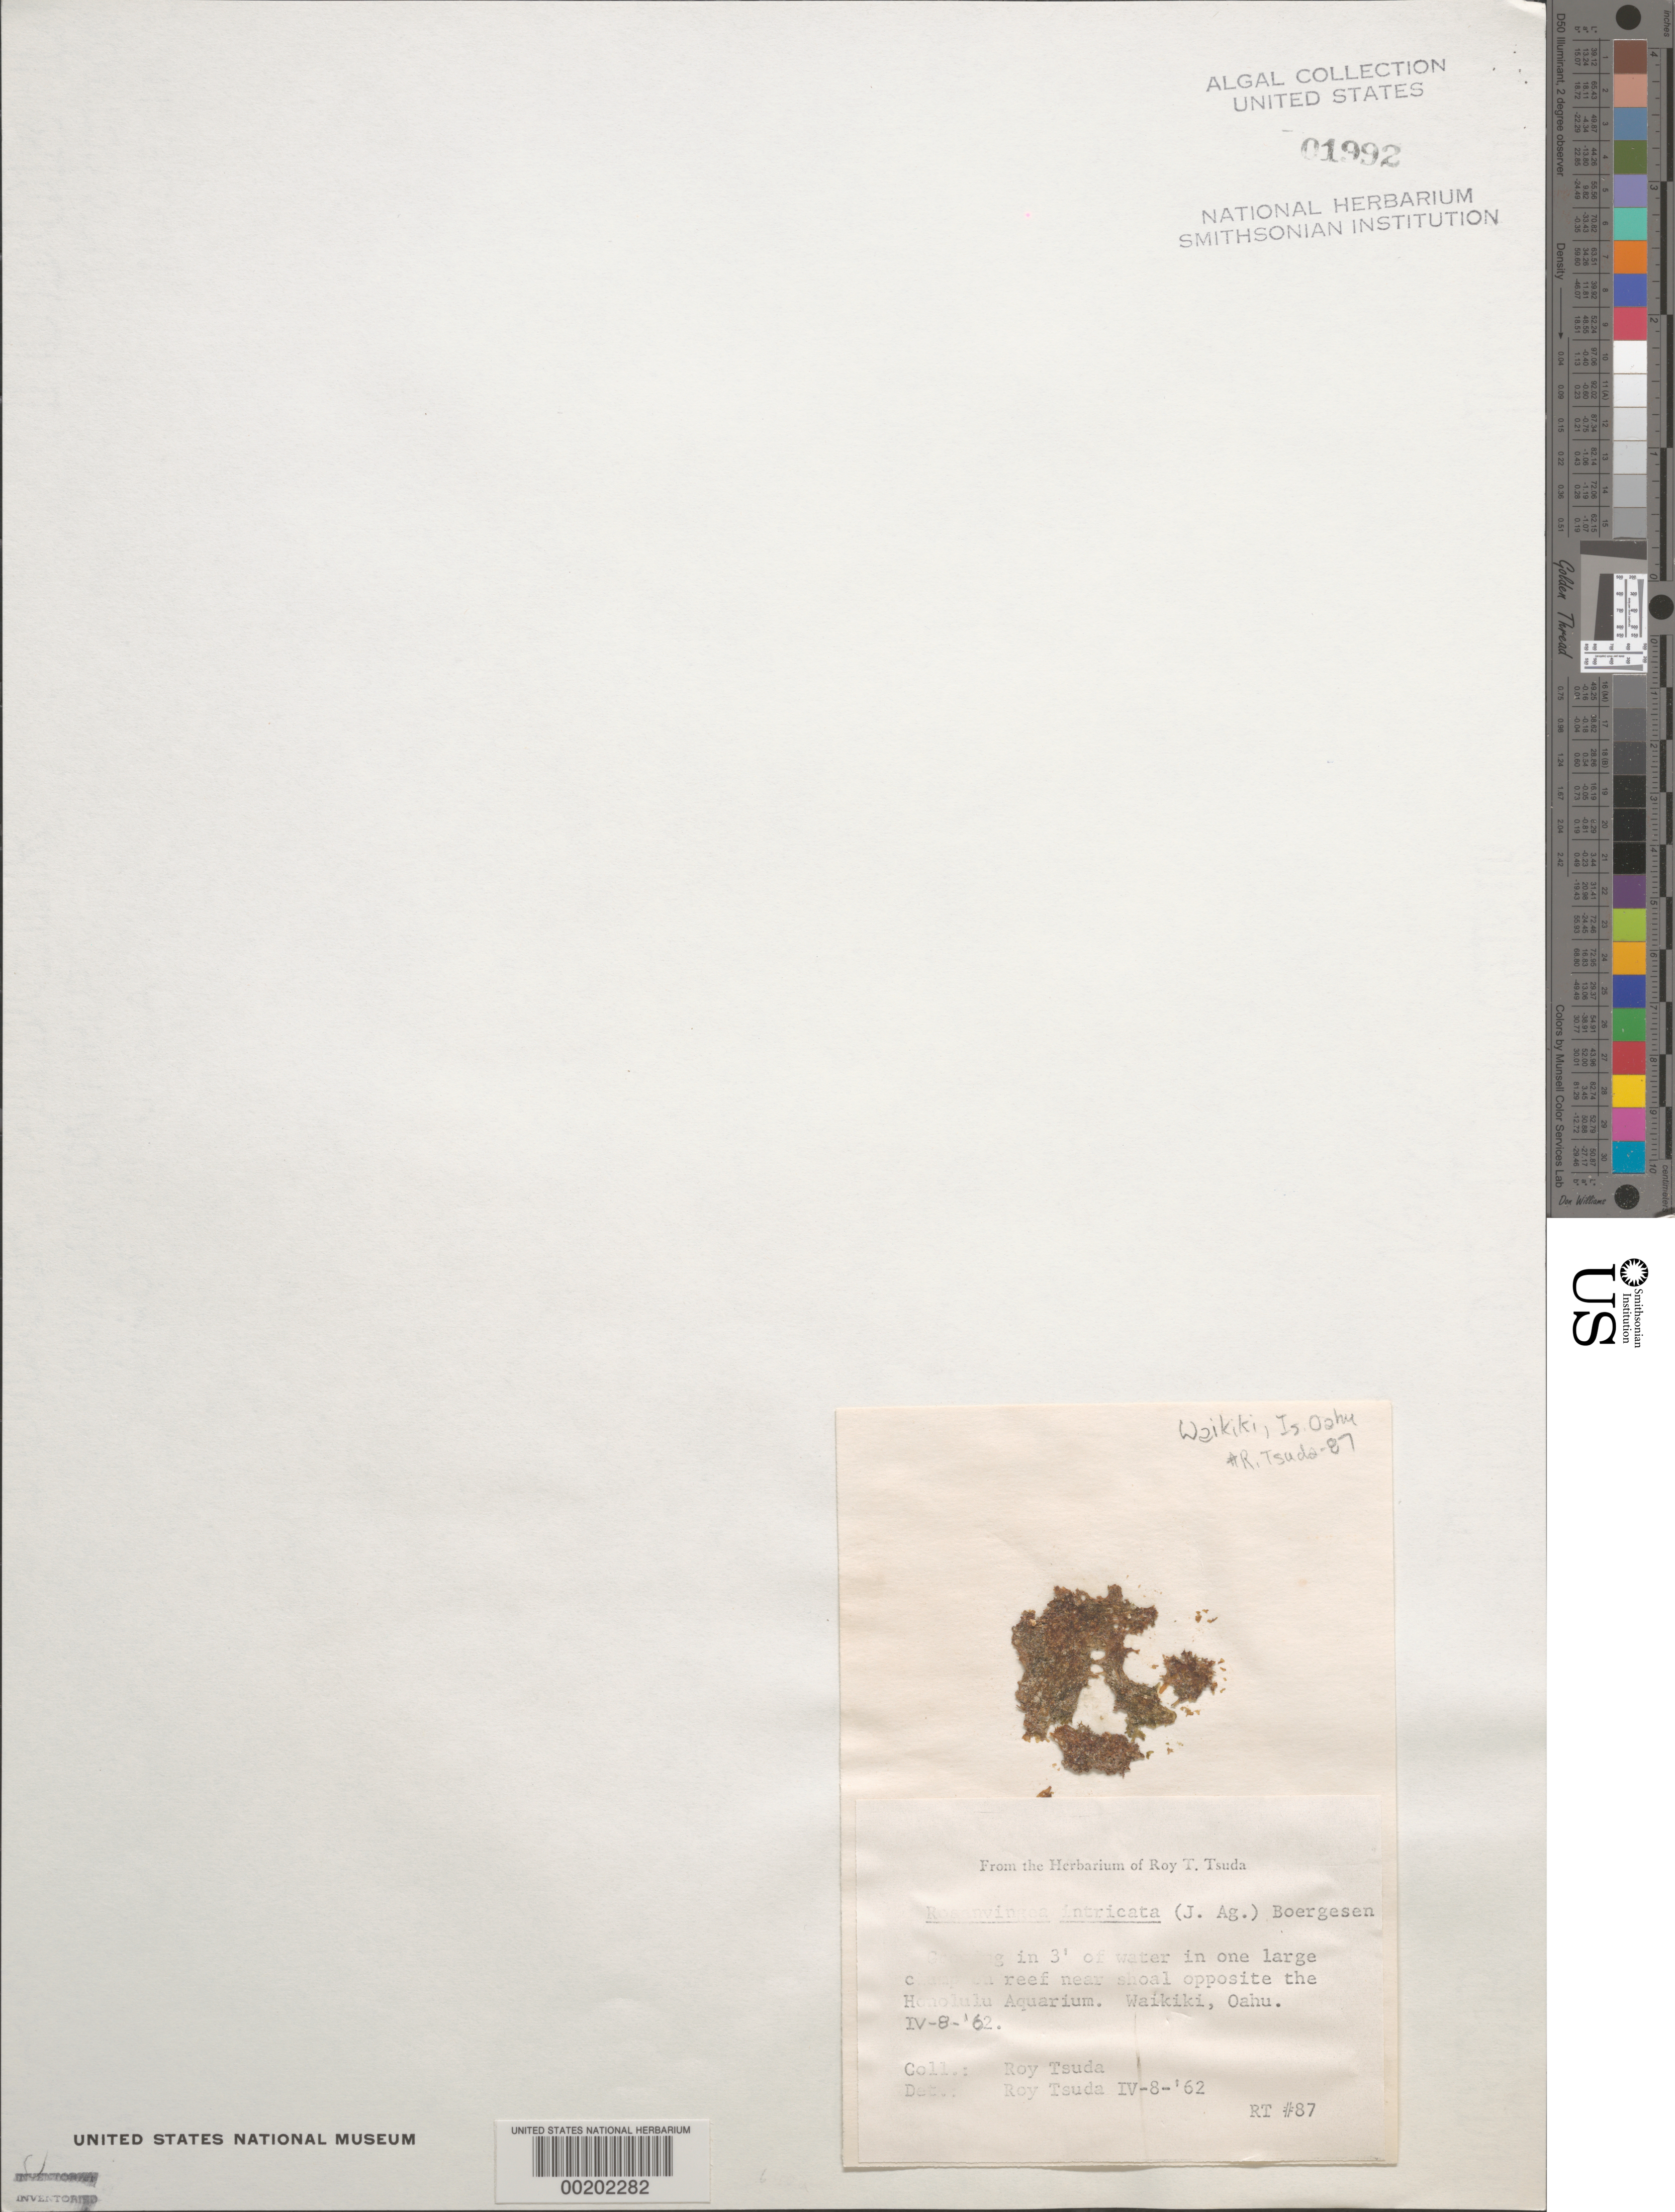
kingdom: Chromista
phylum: Ochrophyta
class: Phaeophyceae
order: Scytosiphonales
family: Scytosiphonaceae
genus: Rosenvingea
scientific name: Rosenvingea endiviifolia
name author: (Martius) M.J. Wynne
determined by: Algae name updating Project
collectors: R. Tsuda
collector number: RT 87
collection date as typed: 08 Apr 1962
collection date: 1962-04-08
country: United States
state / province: Hawaii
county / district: Honolulu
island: Oahu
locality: Waikiki opposite Honolulu Aquarium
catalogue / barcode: US 1992